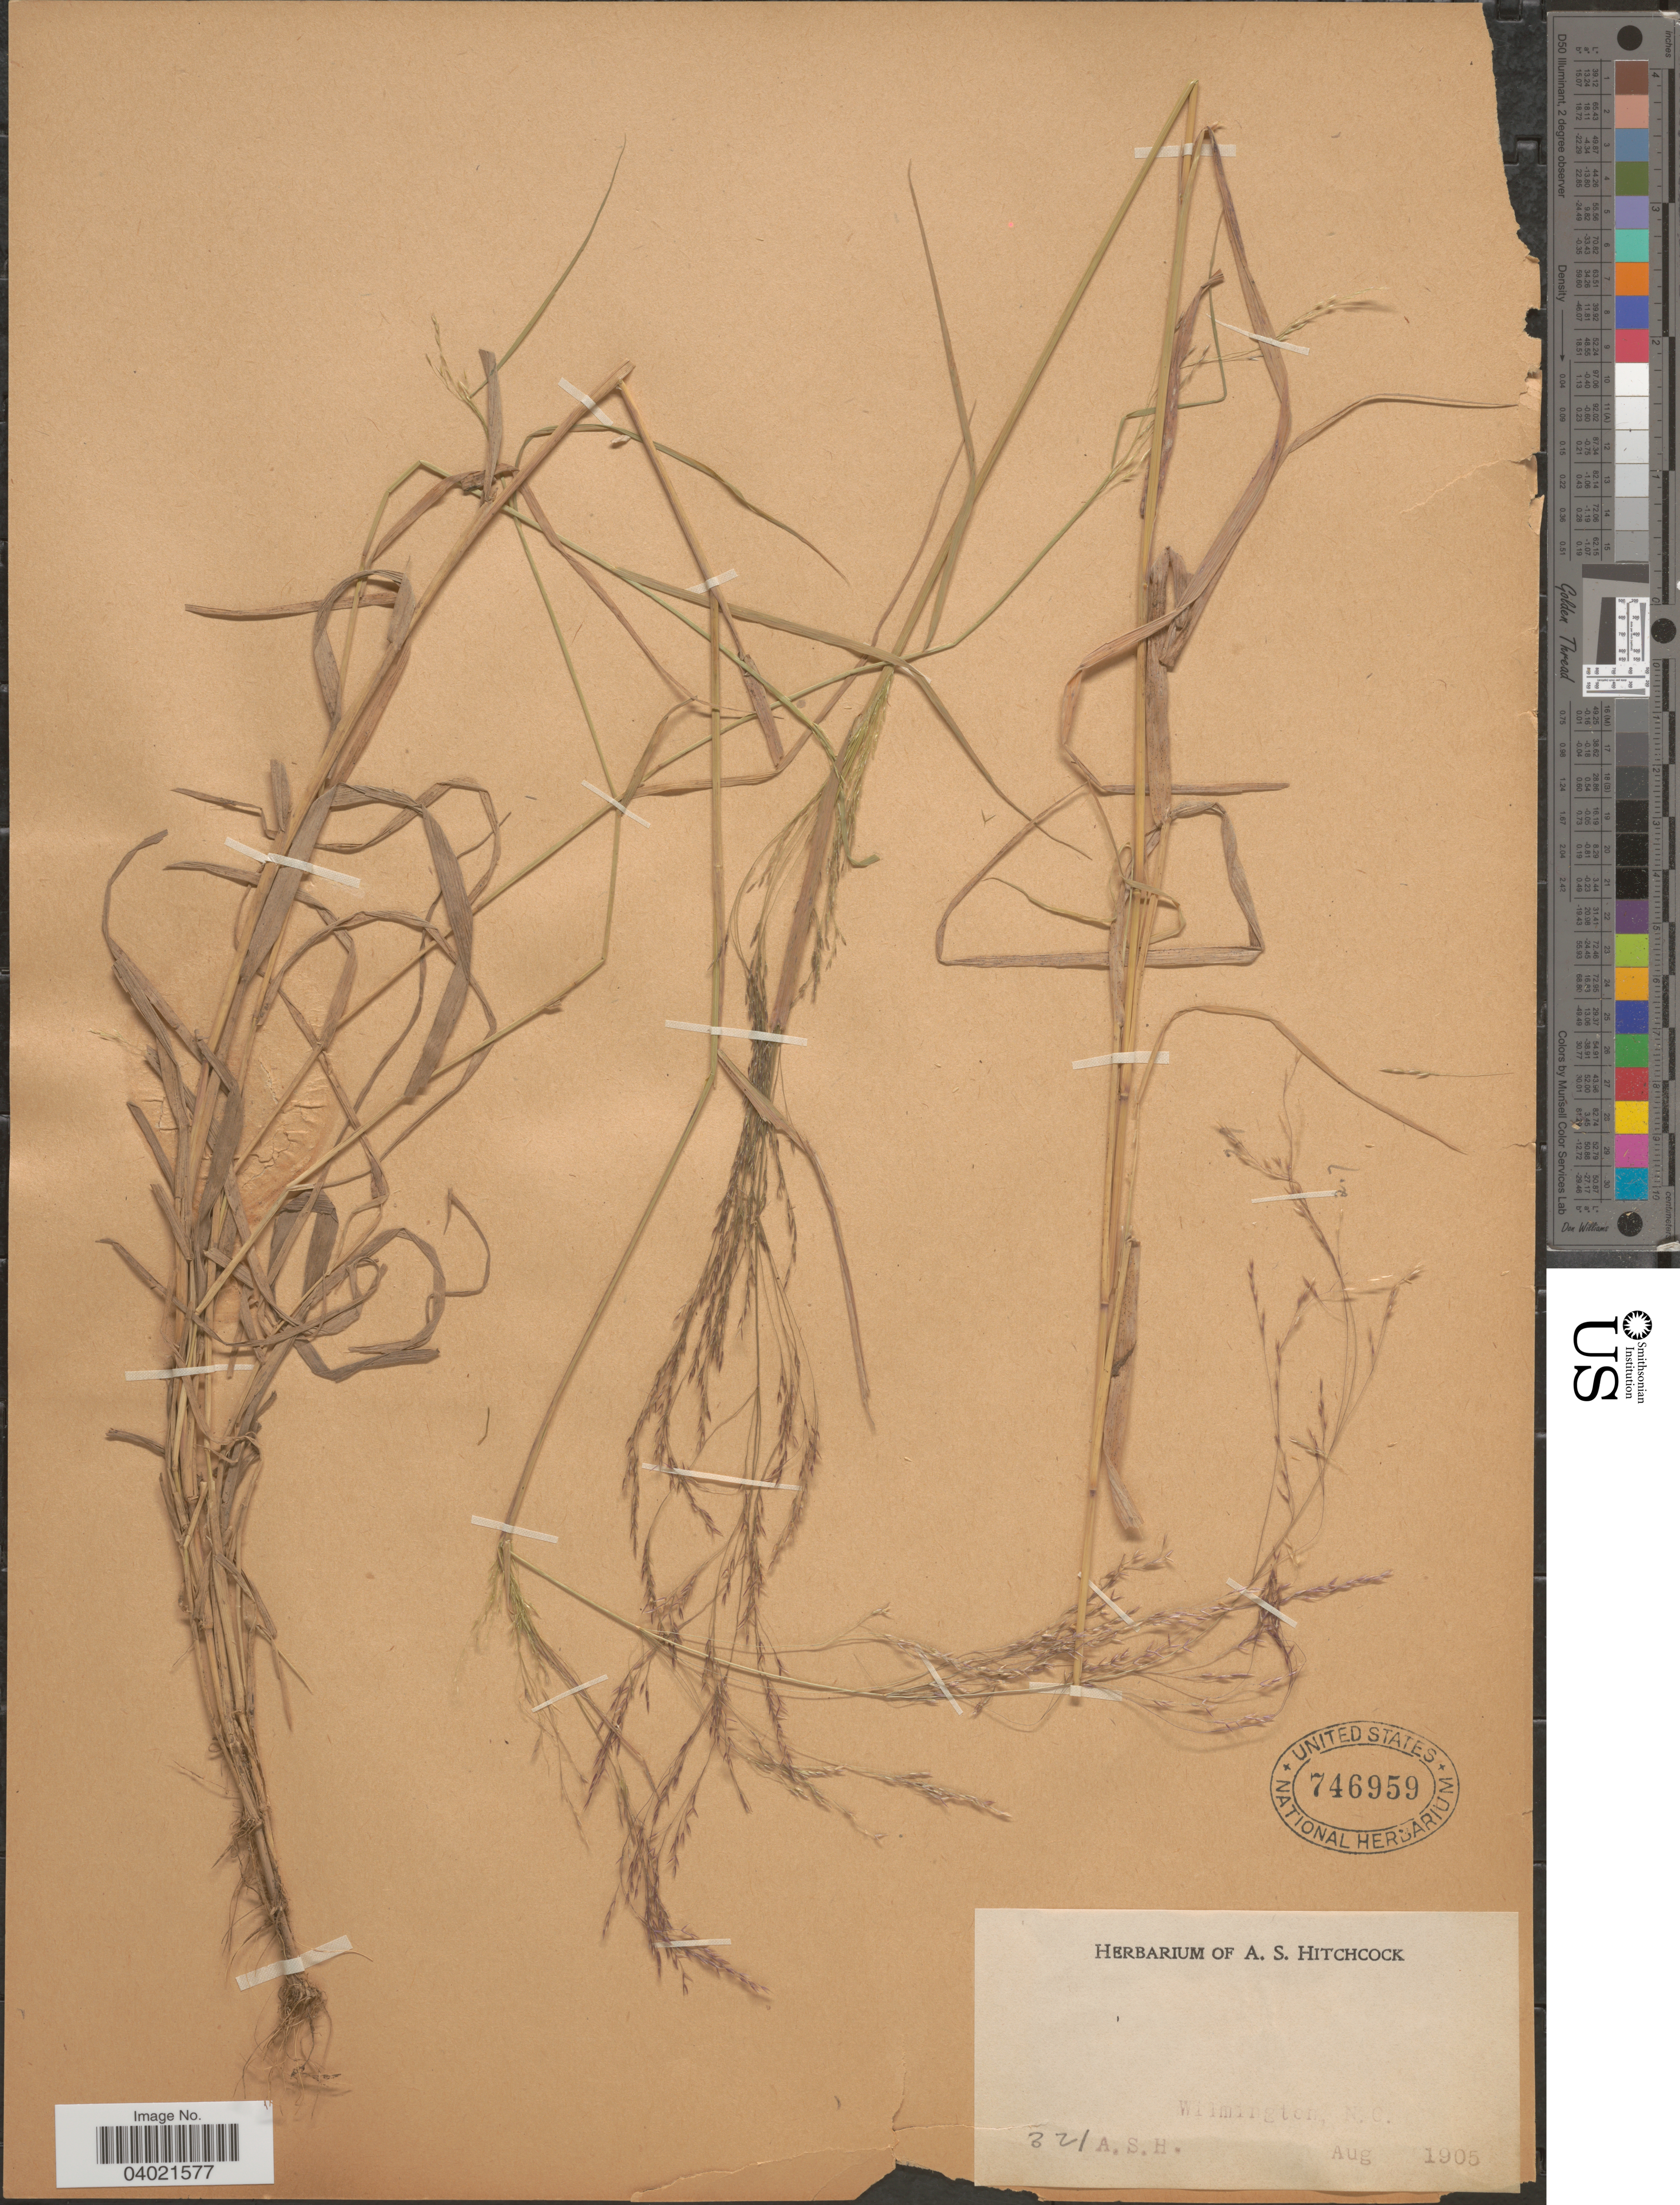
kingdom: Plantae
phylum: Tracheophyta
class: Liliopsida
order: Poales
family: Poaceae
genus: Agrostis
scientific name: Agrostis perennans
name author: (Walter) Tuck.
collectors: A. S. Hitchcock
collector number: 321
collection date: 1905-08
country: United States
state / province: North Carolina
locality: Wilmington.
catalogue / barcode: US 746959